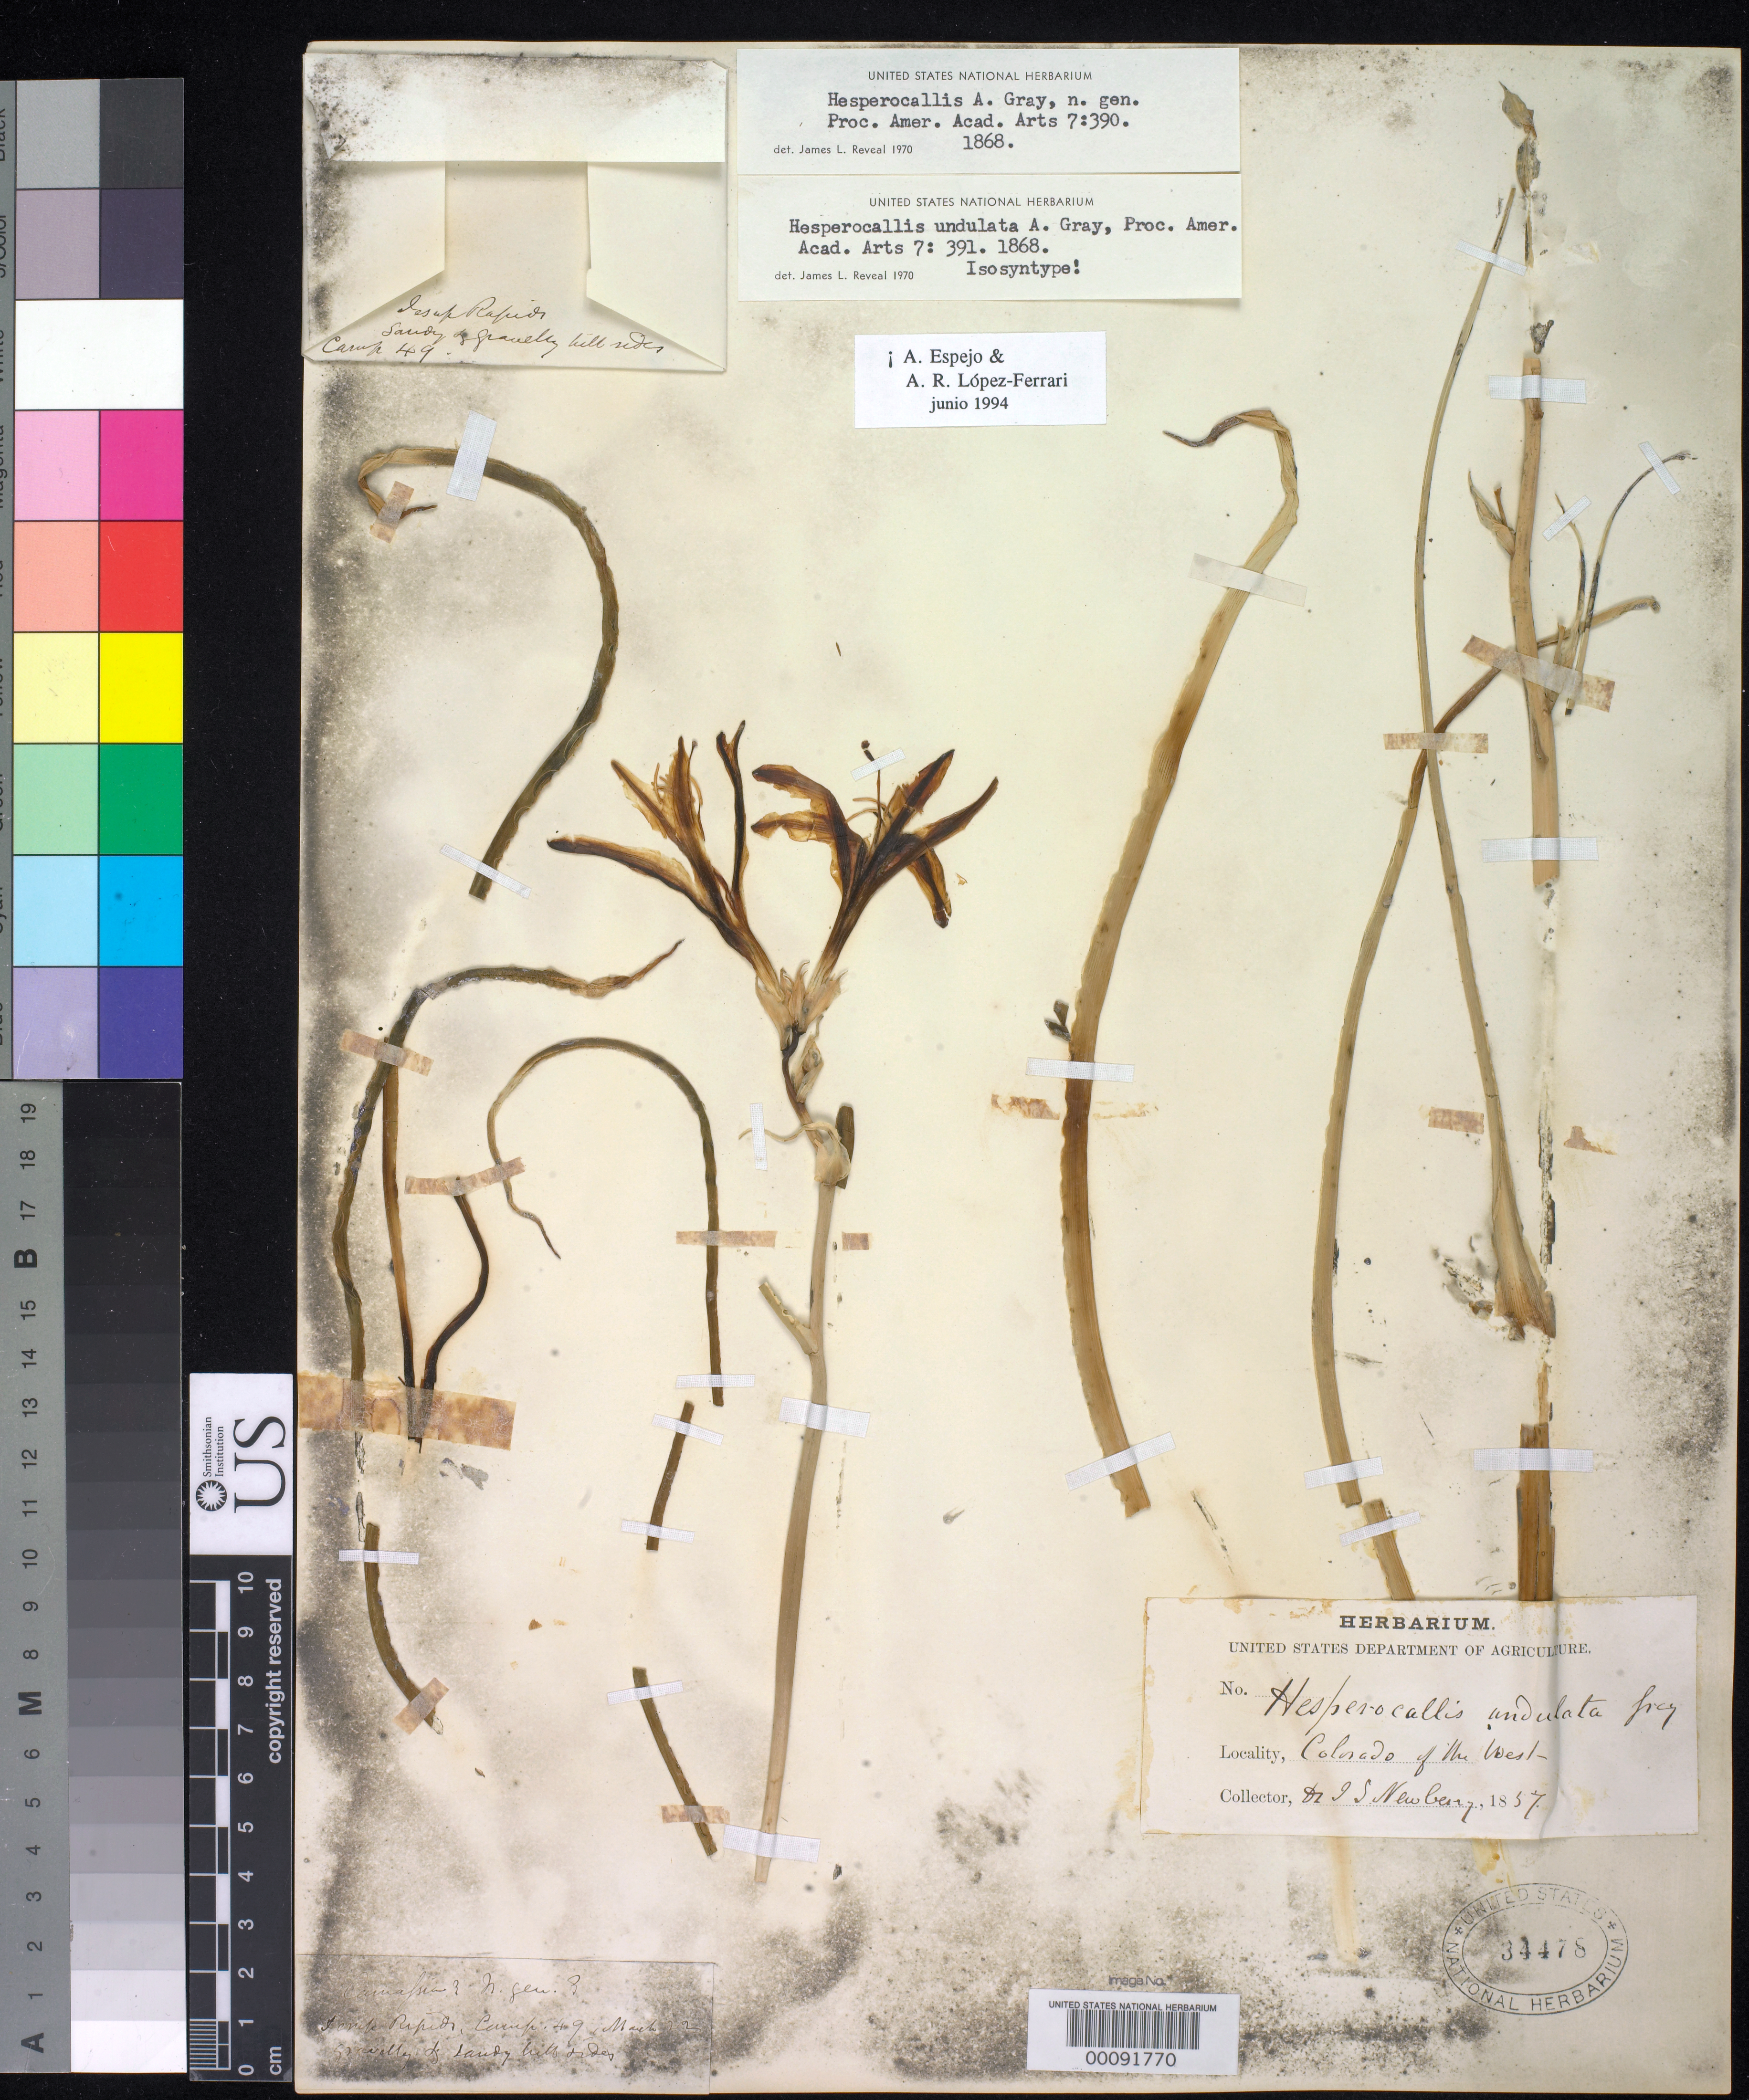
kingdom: Plantae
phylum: Tracheophyta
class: Liliopsida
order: Asparagales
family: Asparagaceae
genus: Hesperocallis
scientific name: Hesperocallis undulata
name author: A. Gray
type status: Isosyntype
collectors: J. S. Newberry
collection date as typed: Feb 1857 or -- Mar 1857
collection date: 1857-02 or 1857-03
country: United States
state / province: Arizona / California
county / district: Yuma / San Bernardino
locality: Colorado River, Jessup Rapids.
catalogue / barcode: US 34478